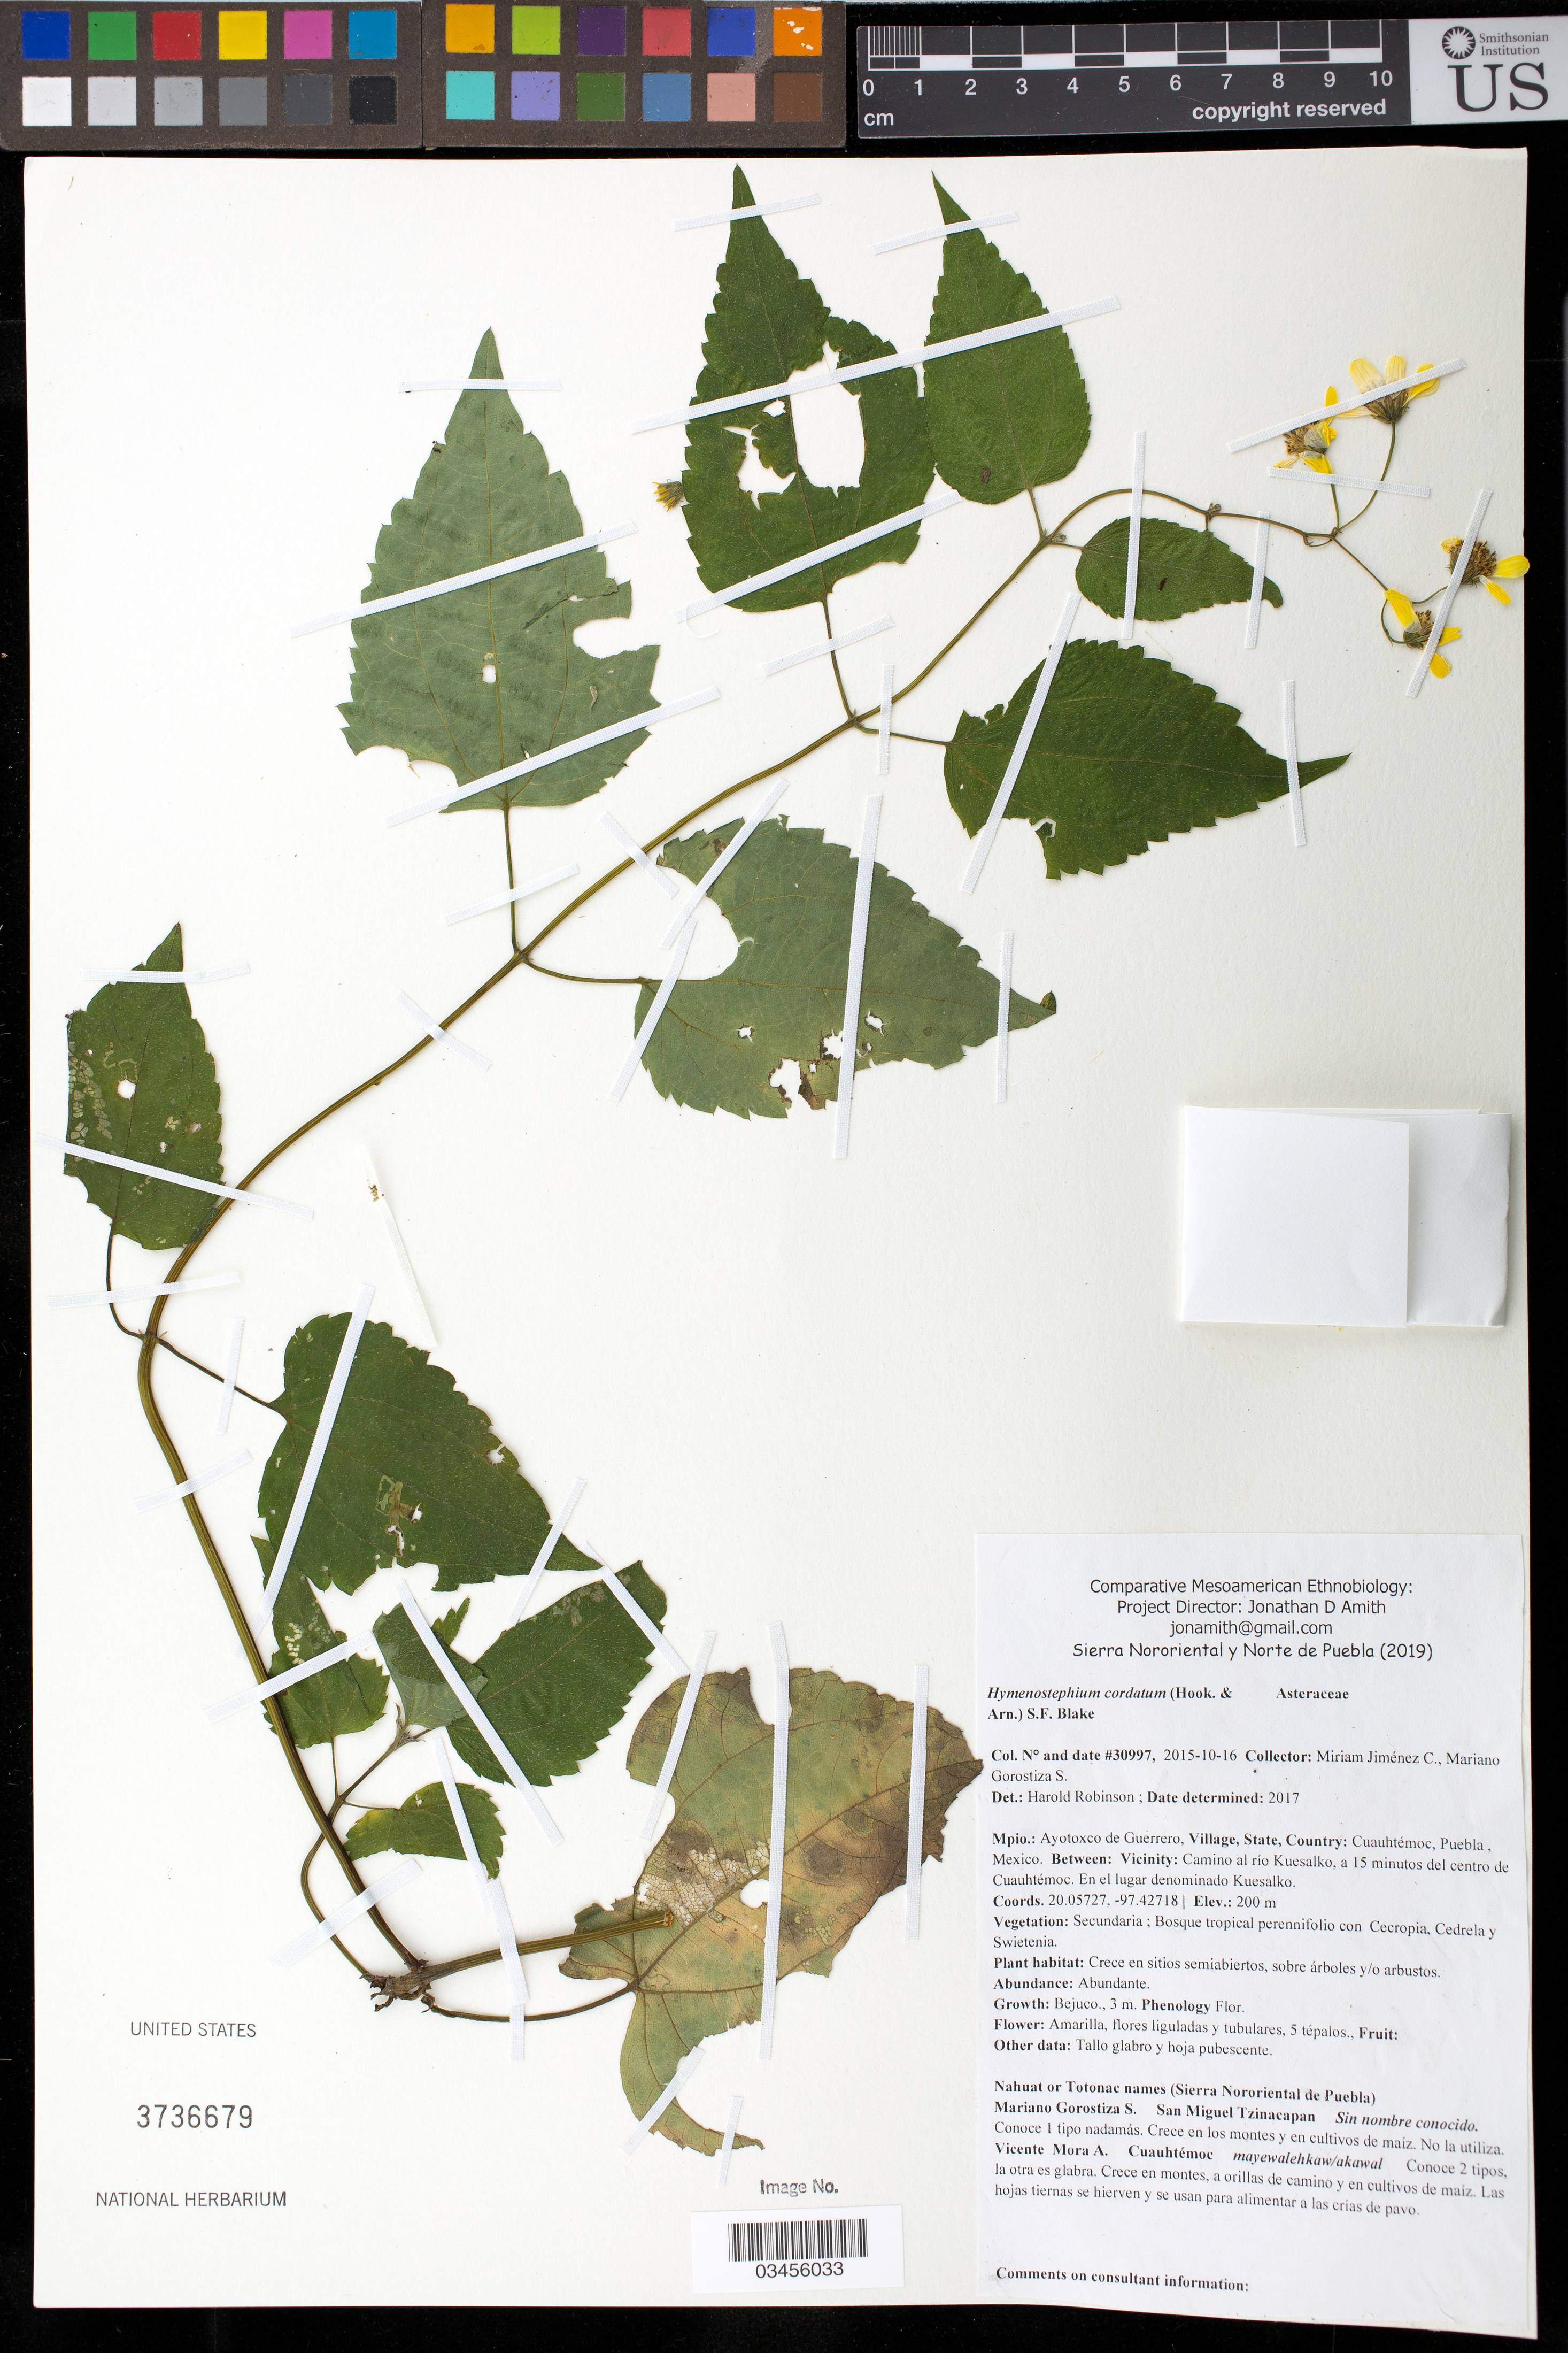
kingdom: Plantae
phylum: Tracheophyta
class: Magnoliopsida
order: Asterales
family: Asteraceae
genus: Viguiera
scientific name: Viguiera cordata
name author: (Hook. & Arn.) D'Arcy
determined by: Robinson, Harold E., (US)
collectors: M. Jiménez Chimil & M. Gorostiza S.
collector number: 30997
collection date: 2015-10-16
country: México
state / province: Puebla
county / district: Ayotoxco de Guerrero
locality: PUEBLO: Cuauhtémoc; LOCALIDAD EXACTA: Camino al río Kuesalko, a 15 minutos del centro de Cuauhtémoc. En el lugar denominado Kuesalko.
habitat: Bosque tropical perennifolio con Cecropia, Cedrela y Swietenia | En sitios semiabiertos, sobre árboles y/o arbustos.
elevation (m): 200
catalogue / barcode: US 3736679